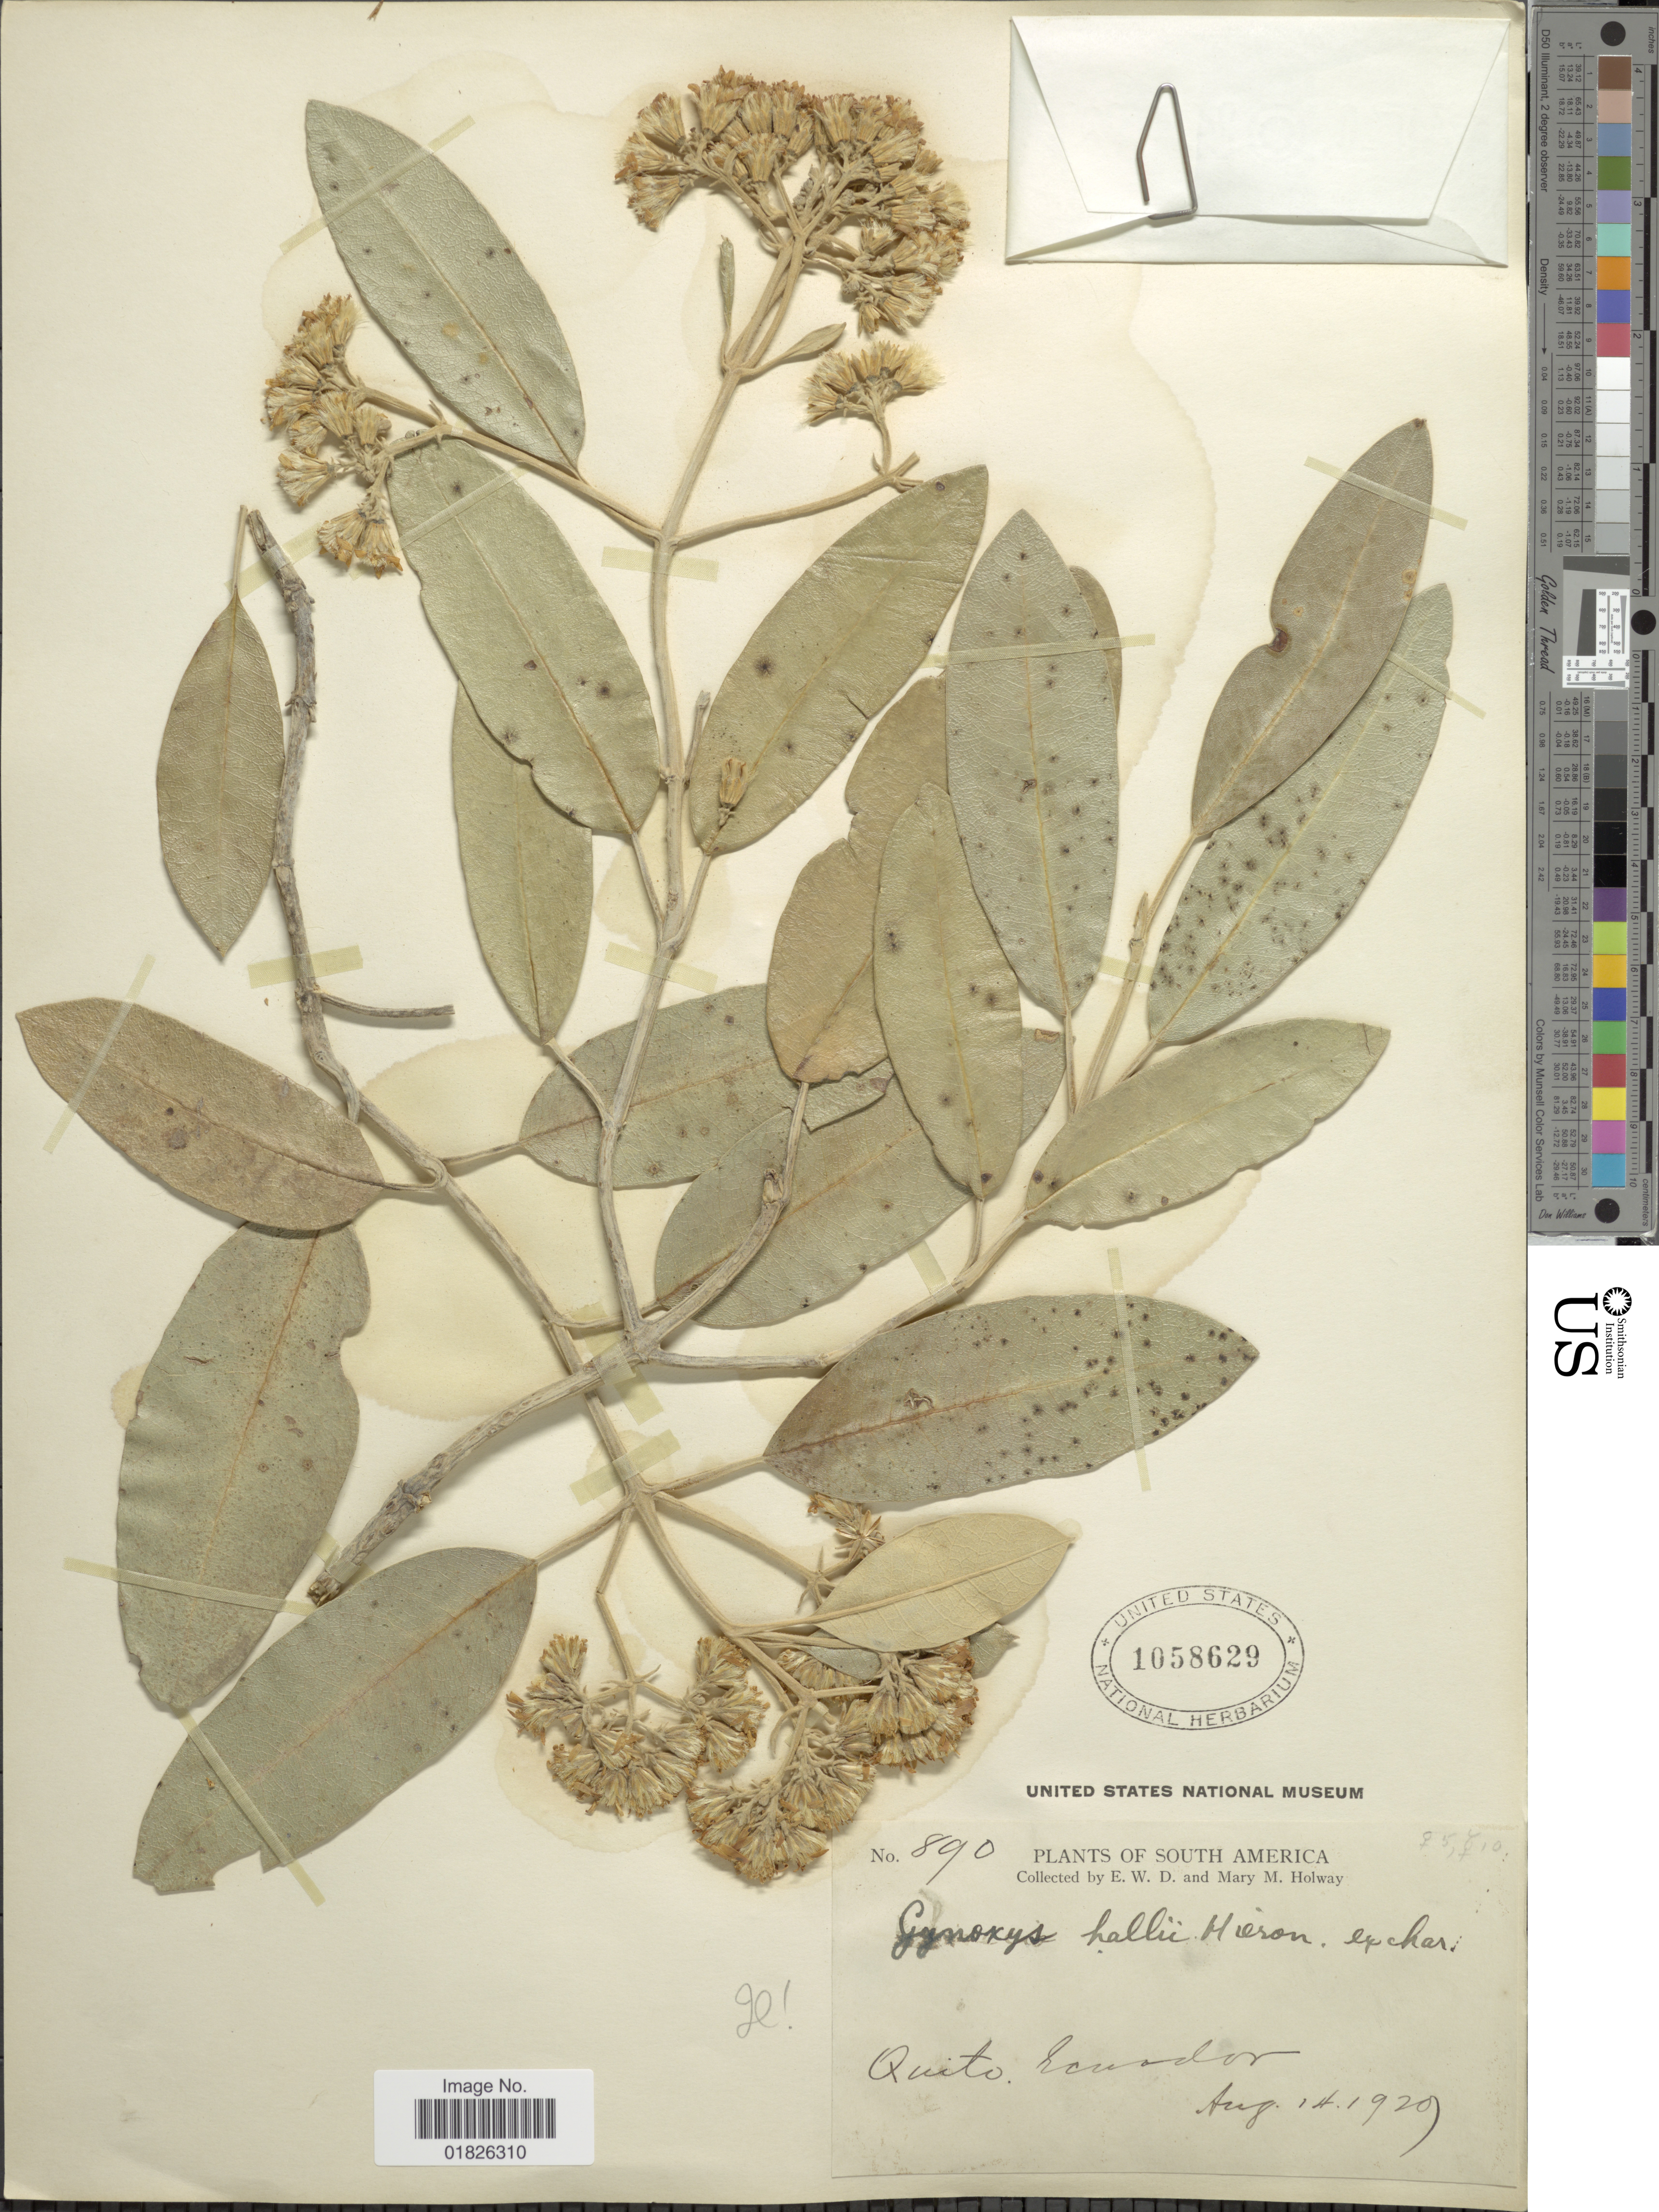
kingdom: Plantae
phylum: Tracheophyta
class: Magnoliopsida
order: Asterales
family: Asteraceae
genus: Gynoxys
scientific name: Gynoxys hallii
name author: Cass.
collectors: E. W. D. Holway & M. M. Holway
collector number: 890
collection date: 1929-08-14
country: Ecuador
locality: Quito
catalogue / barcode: US 1058629